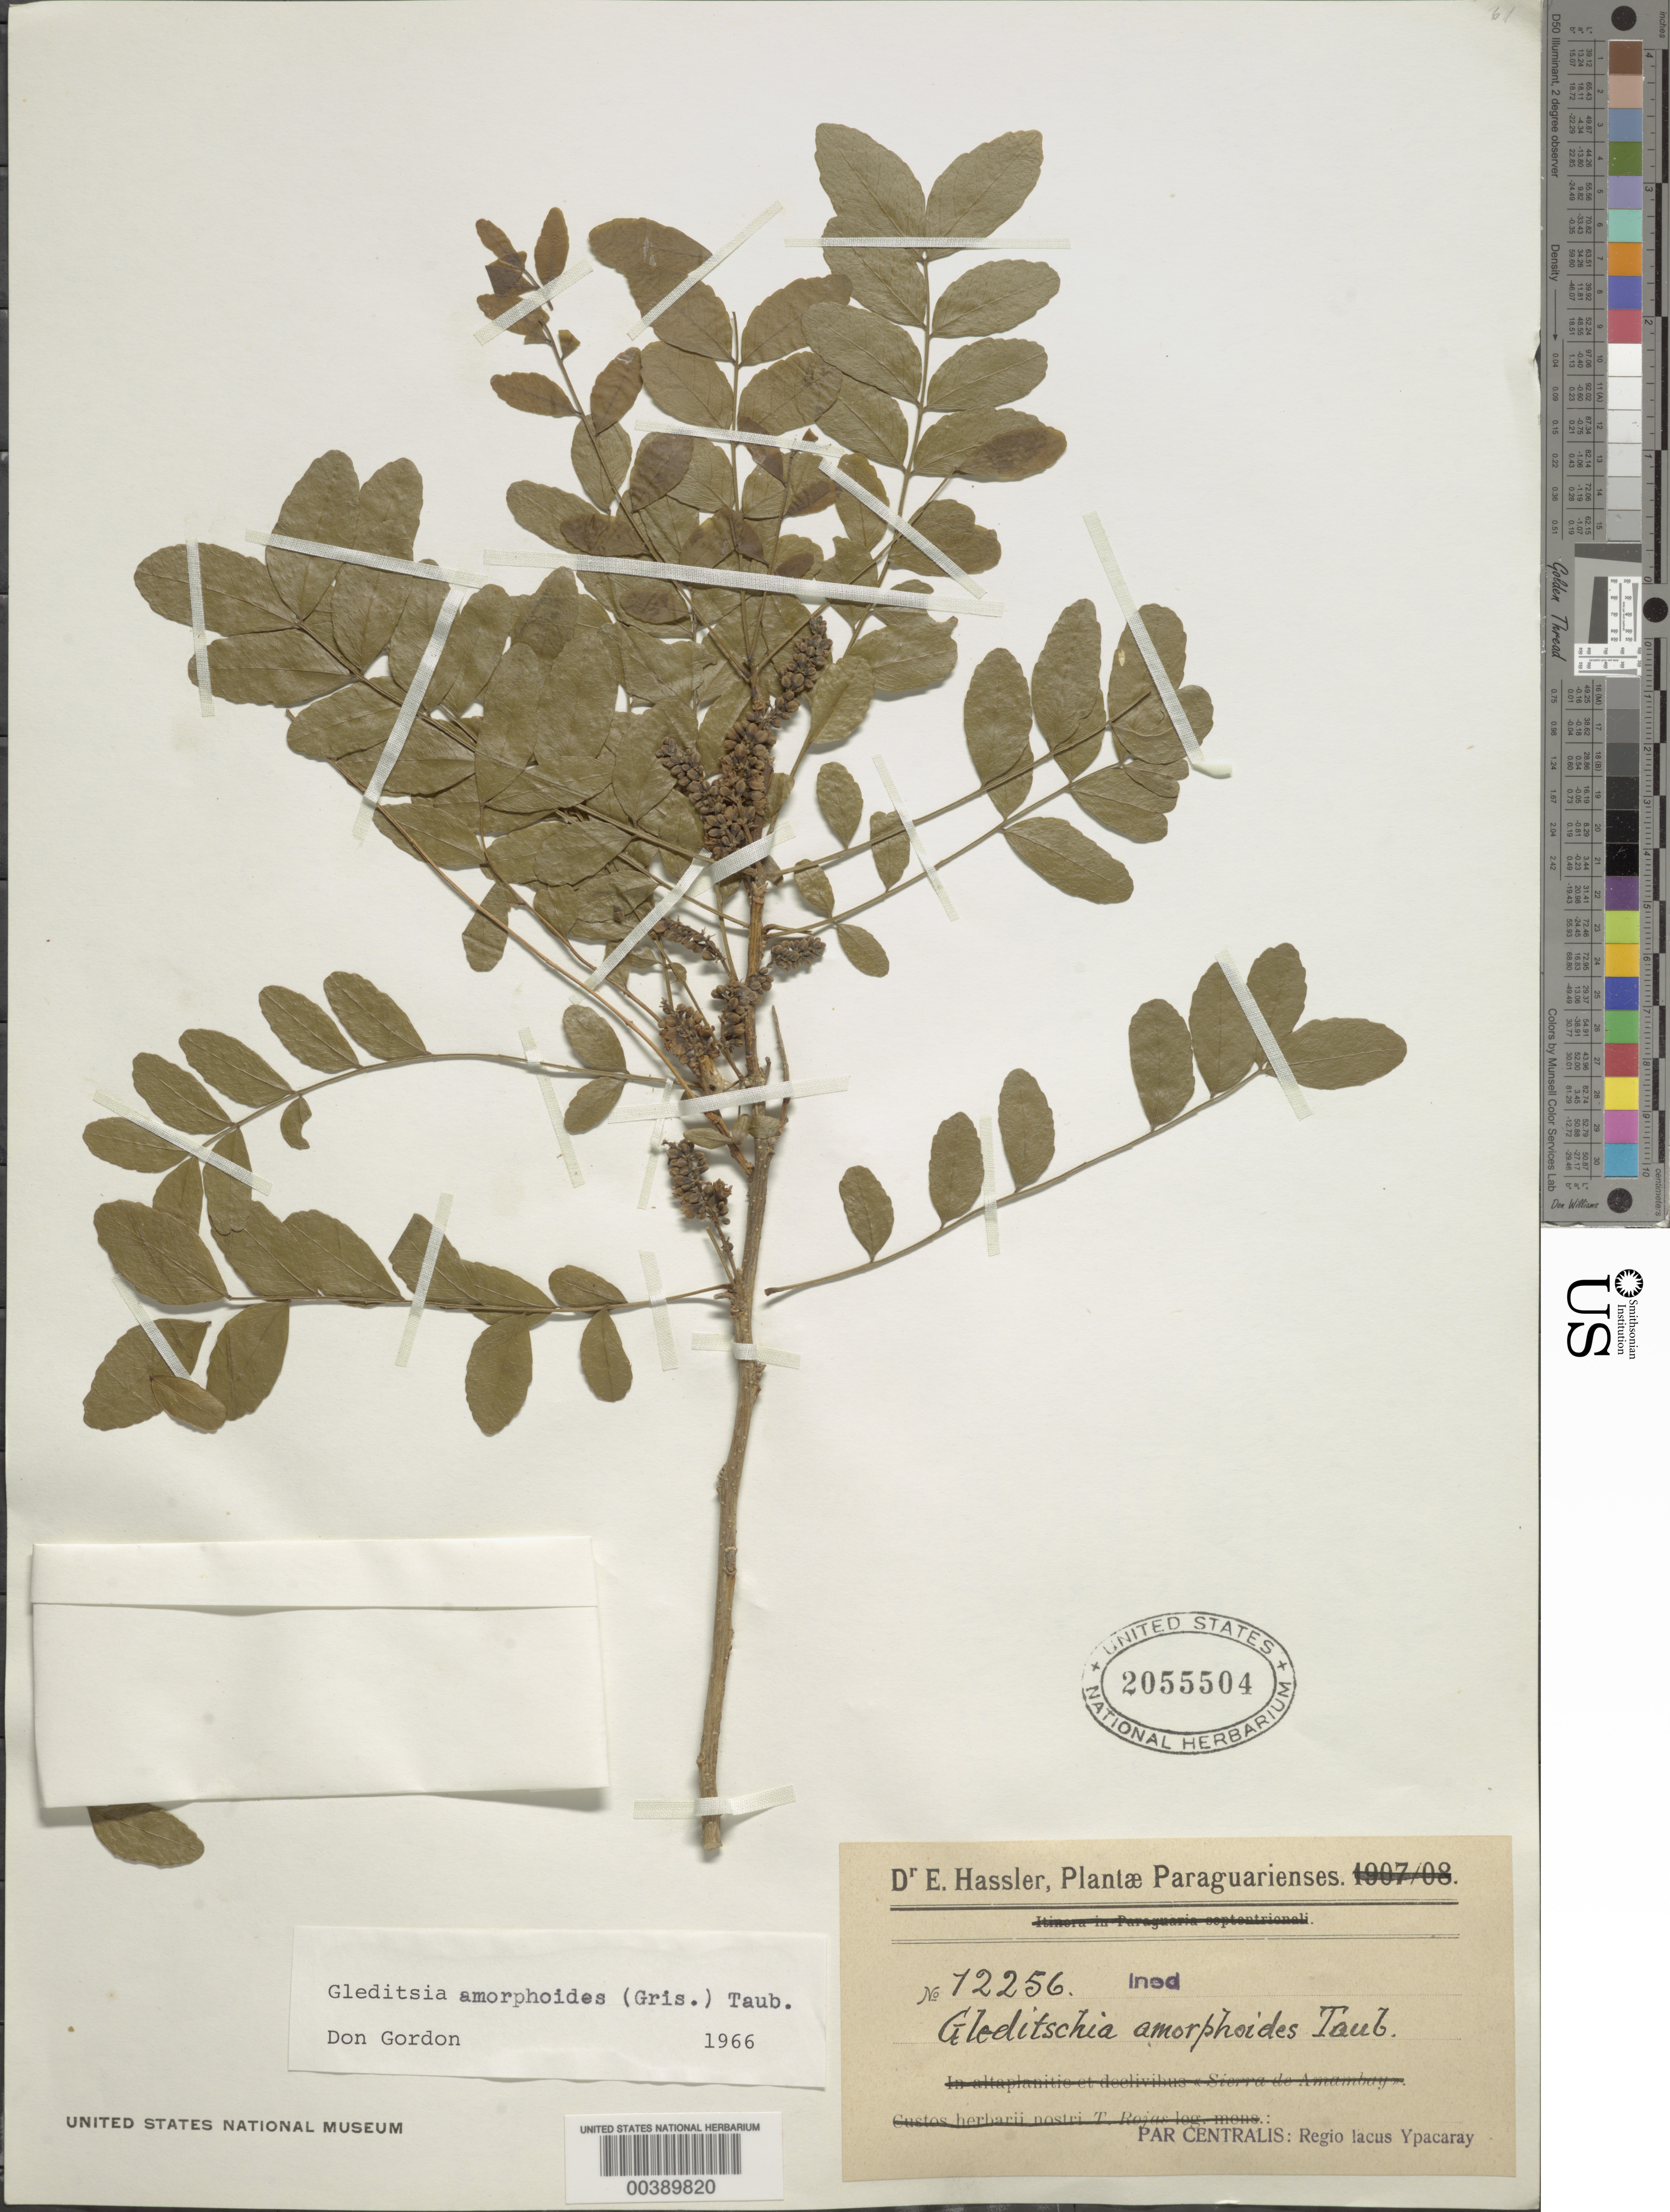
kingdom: Plantae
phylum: Tracheophyta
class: Magnoliopsida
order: Fabales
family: Fabaceae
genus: Gleditsia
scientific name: Gleditsia amorphoides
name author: (Griseb.) Taub.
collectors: E. Hassler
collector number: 12256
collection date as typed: Sep 1913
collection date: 1913-09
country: Paraguay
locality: In regione lacus ypacaray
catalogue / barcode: US 2055504